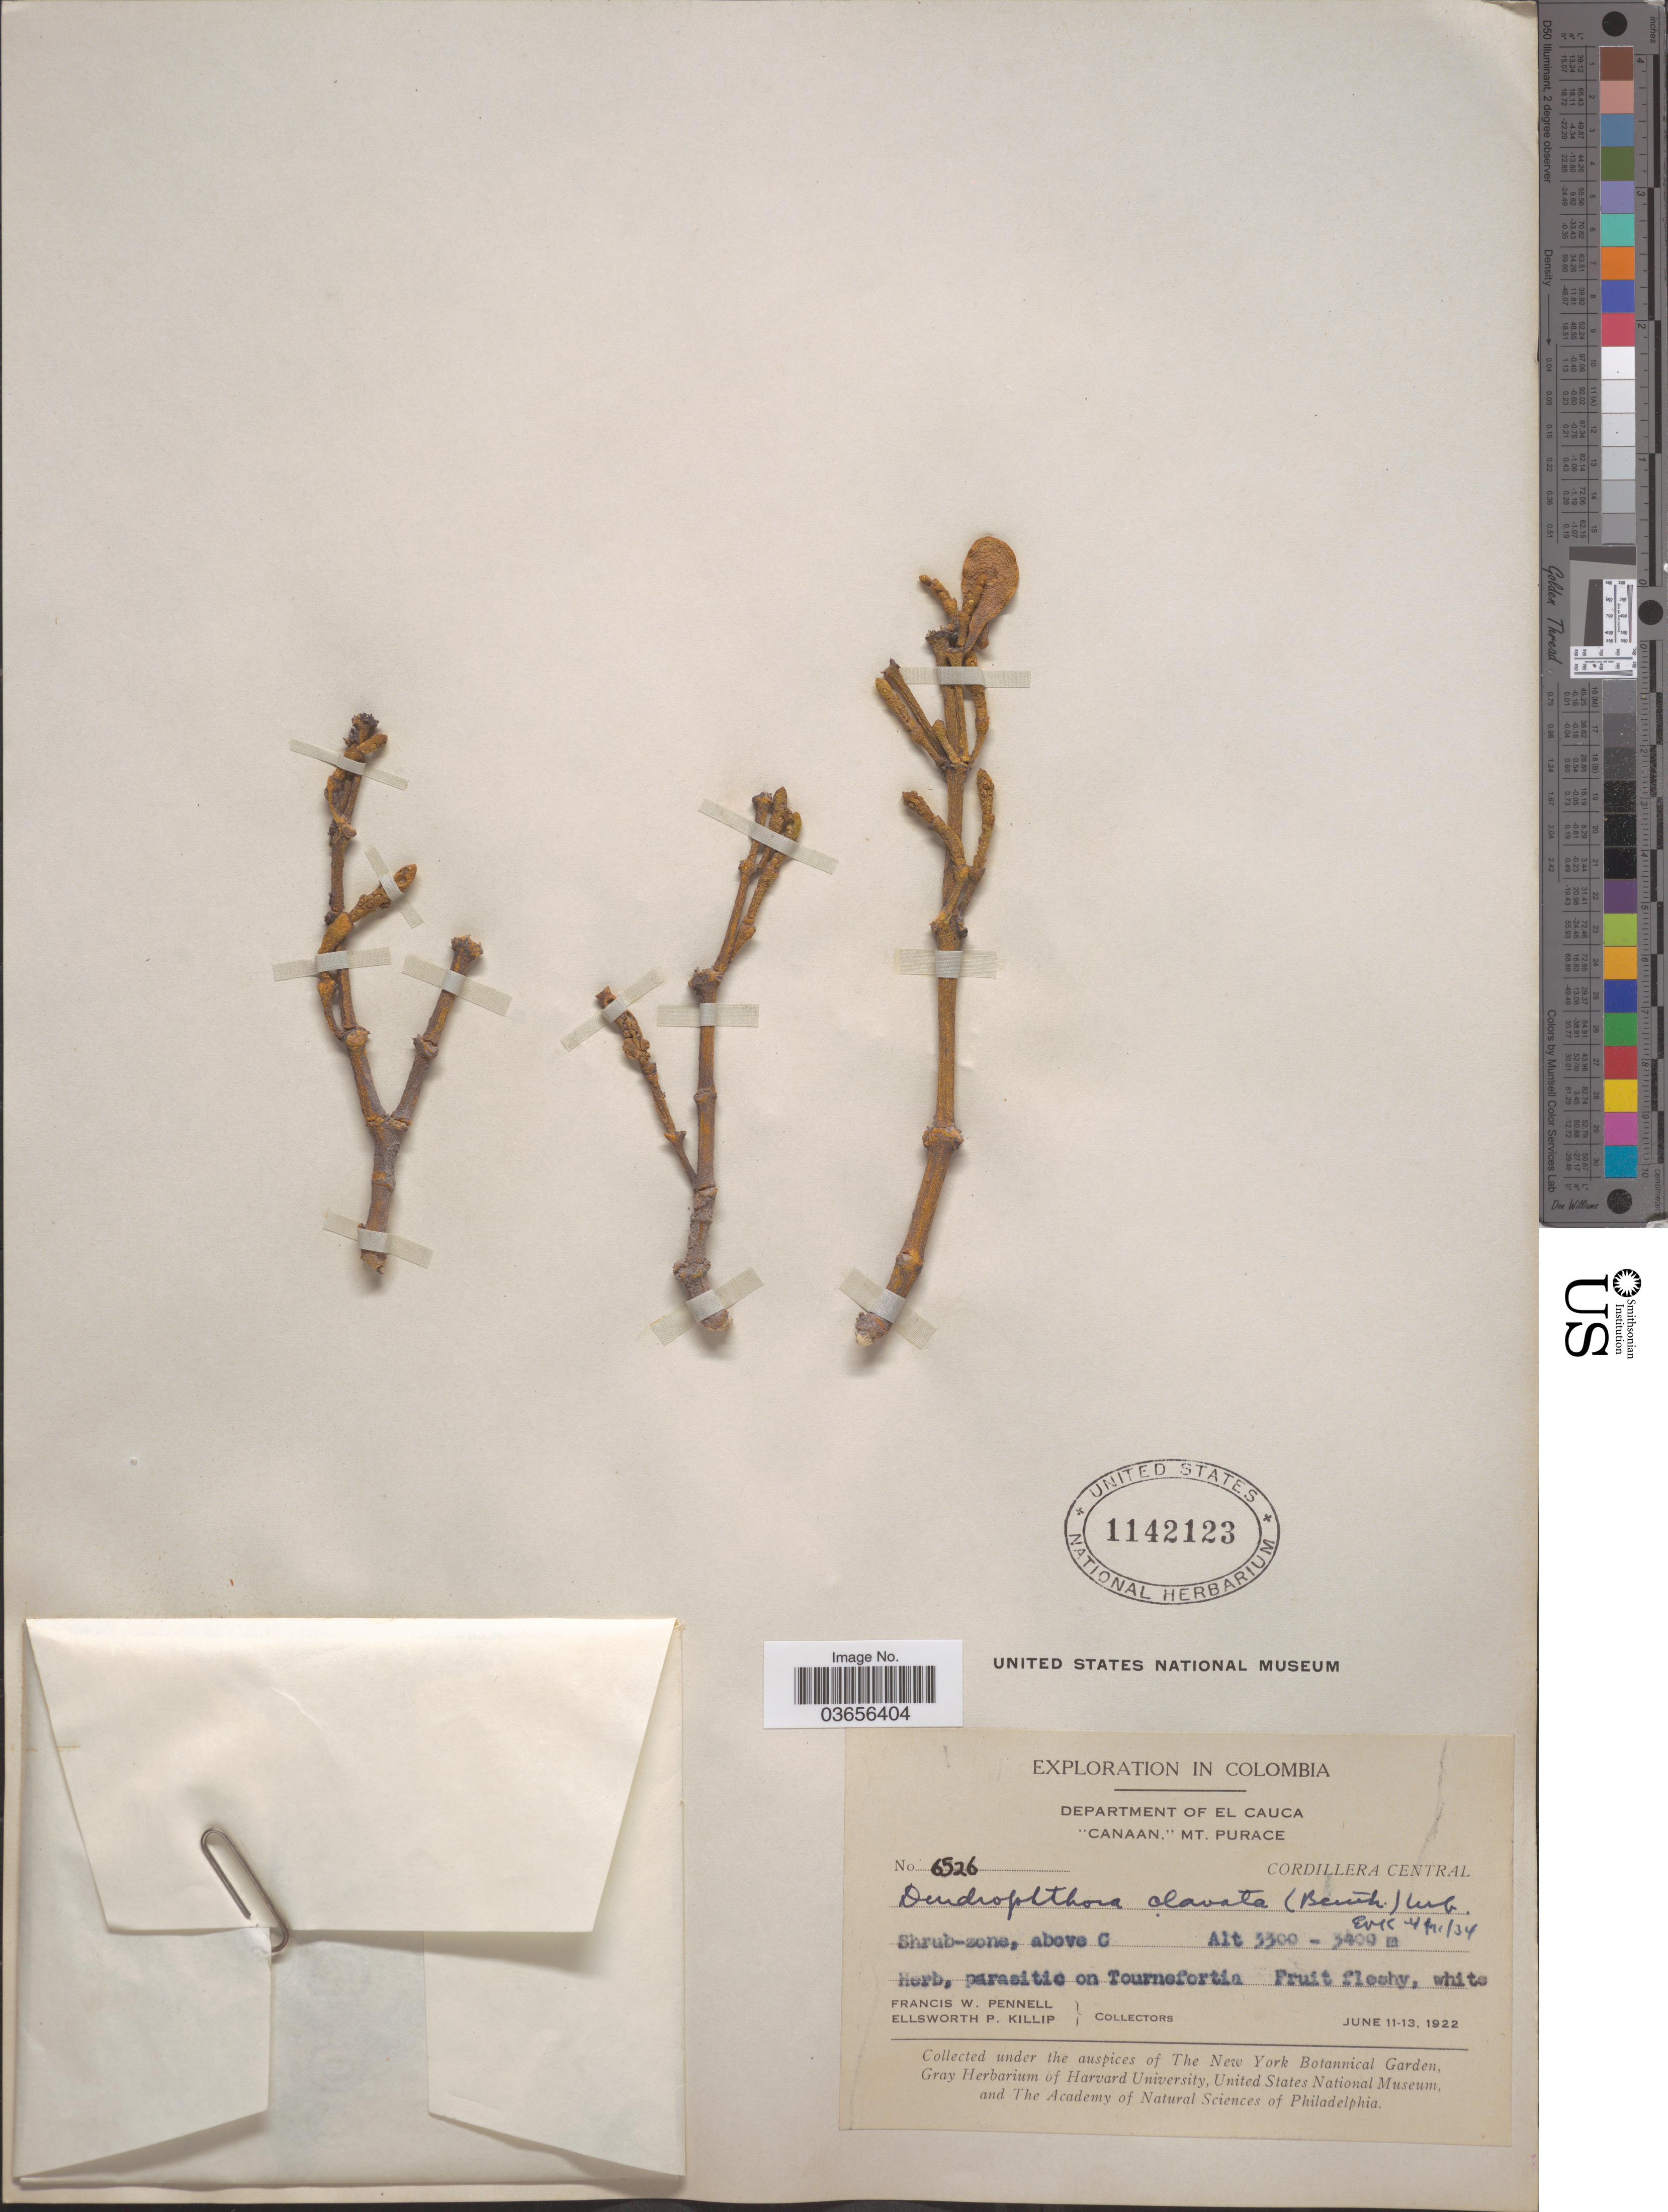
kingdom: Plantae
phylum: Tracheophyta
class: Magnoliopsida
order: Santalales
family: Viscaceae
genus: Dendrophthora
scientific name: Dendrophthora clavata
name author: (Benth.) Urb.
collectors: F. W. Pennell & E. P. Killip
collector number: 6526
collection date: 1922-06-11/1922-06-13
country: Colombia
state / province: Cauca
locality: Department of El Cauca. "Canaan", Mt. Purace. Cordillera Central. Shrub zone, above C.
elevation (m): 3300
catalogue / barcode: US 1142123